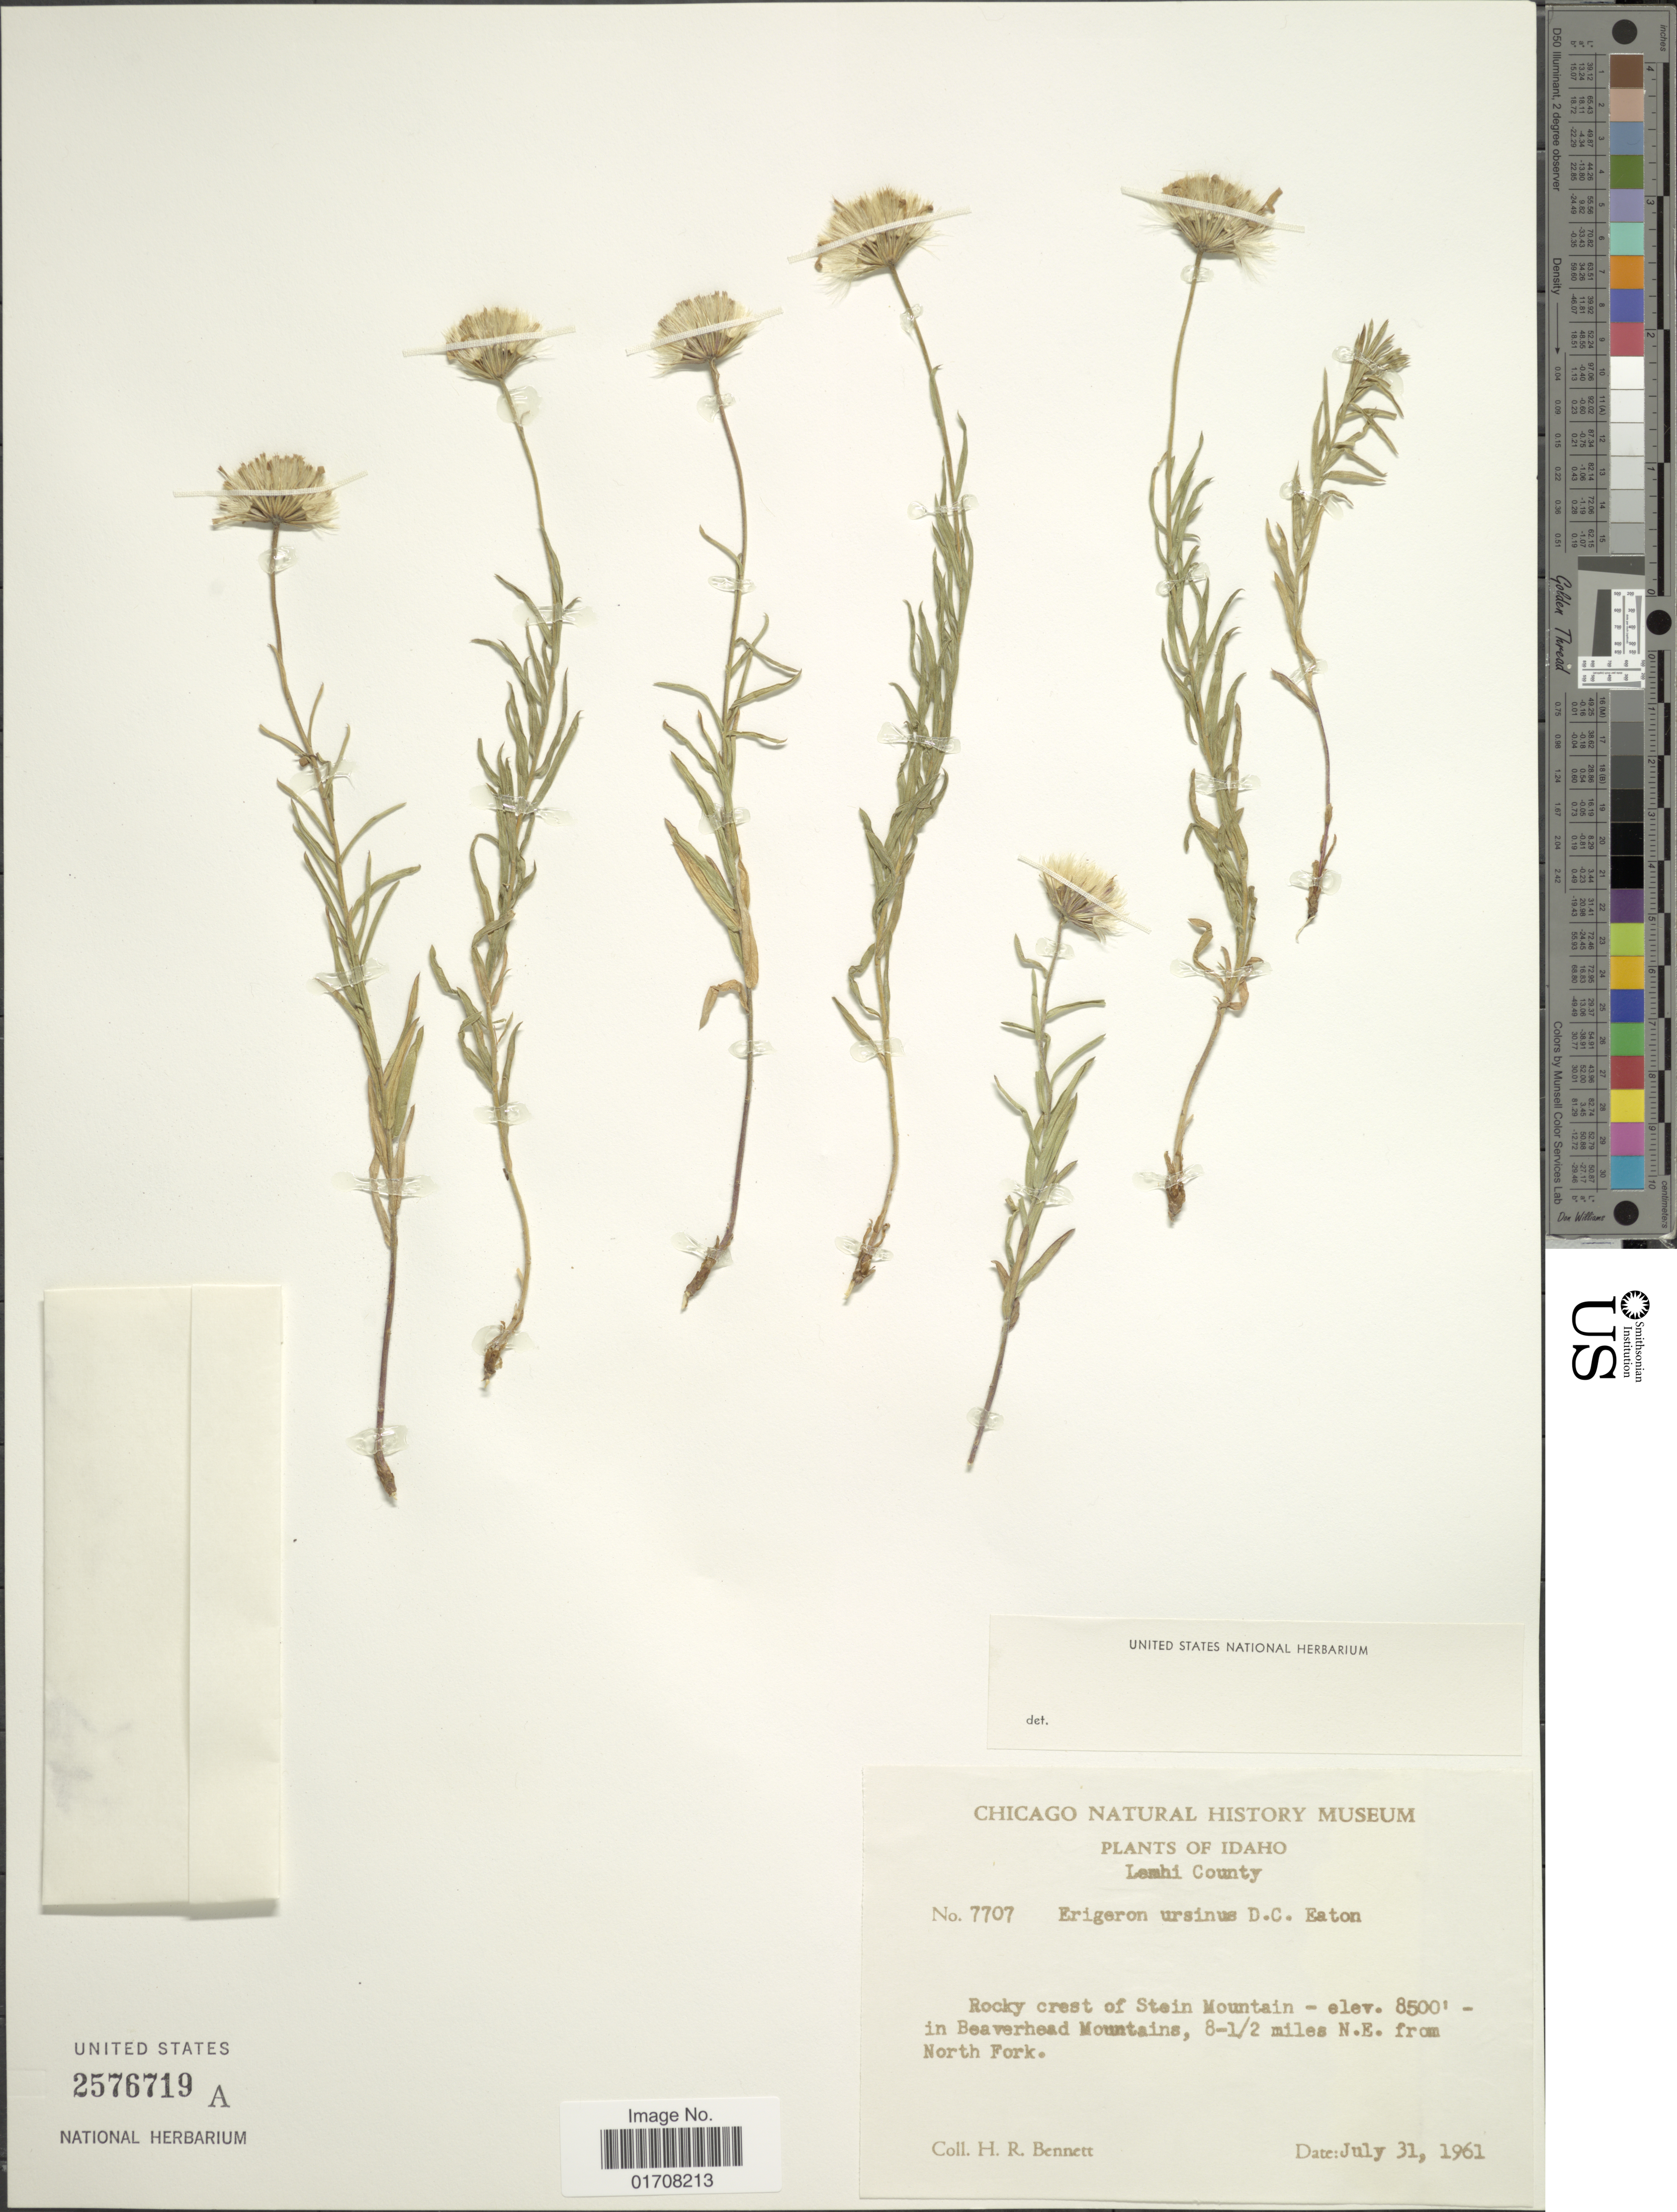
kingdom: Plantae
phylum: Tracheophyta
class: Magnoliopsida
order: Asterales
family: Asteraceae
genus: Ionactis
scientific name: Ionactis stenomeres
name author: (A. Gray) Greene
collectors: H. R. Bennett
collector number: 7707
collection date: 1961-07-31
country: United States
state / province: Idaho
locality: Lemhi County, Rocky crest of Stein Mountain, in Beaverhead Mountains, 8-1/2 miles N.E. from North Fork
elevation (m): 2591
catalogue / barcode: US 2576719A